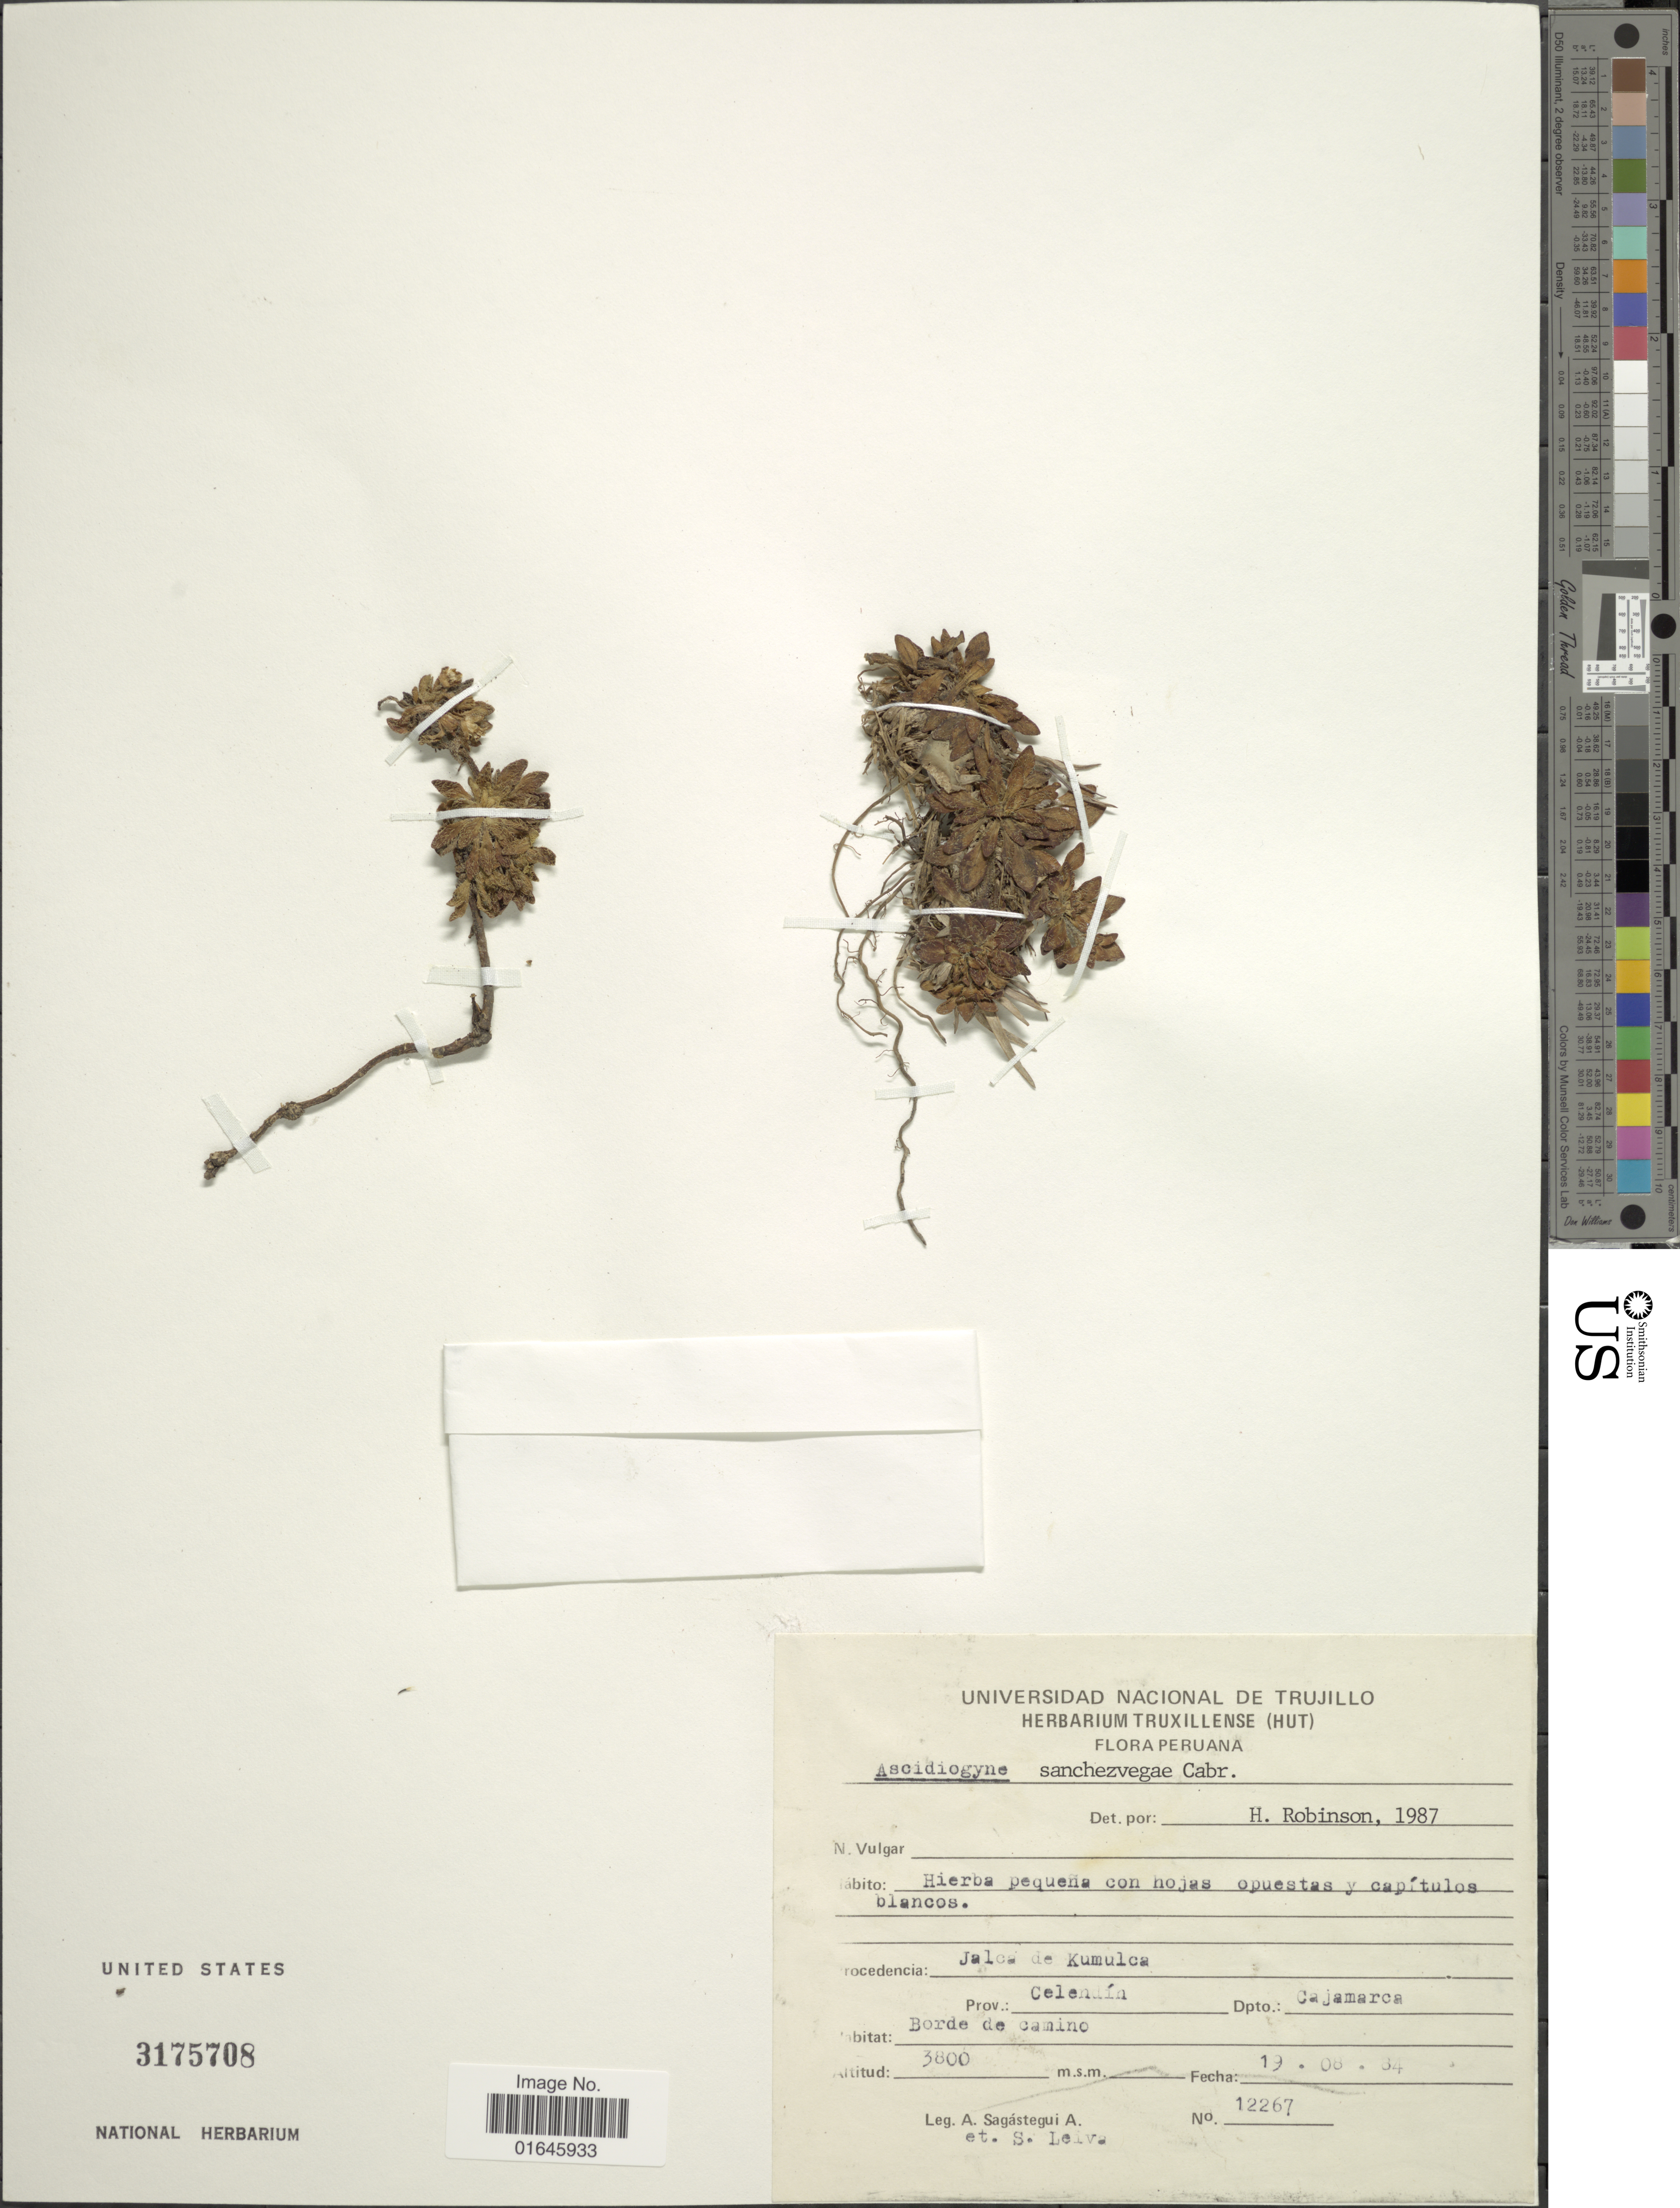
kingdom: Plantae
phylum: Tracheophyta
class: Magnoliopsida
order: Asterales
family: Asteraceae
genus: Ascidiogyne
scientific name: Ascidiogyne sanchezvegae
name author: Cabrera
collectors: A. Sagástegui A.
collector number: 12267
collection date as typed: Transcribed d/m/y: 19/8/84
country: Peru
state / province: Cajamarca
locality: Dpto: Cajamarca, Prov: Celendin, Jalca de Kumulca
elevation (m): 3800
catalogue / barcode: US 3175708